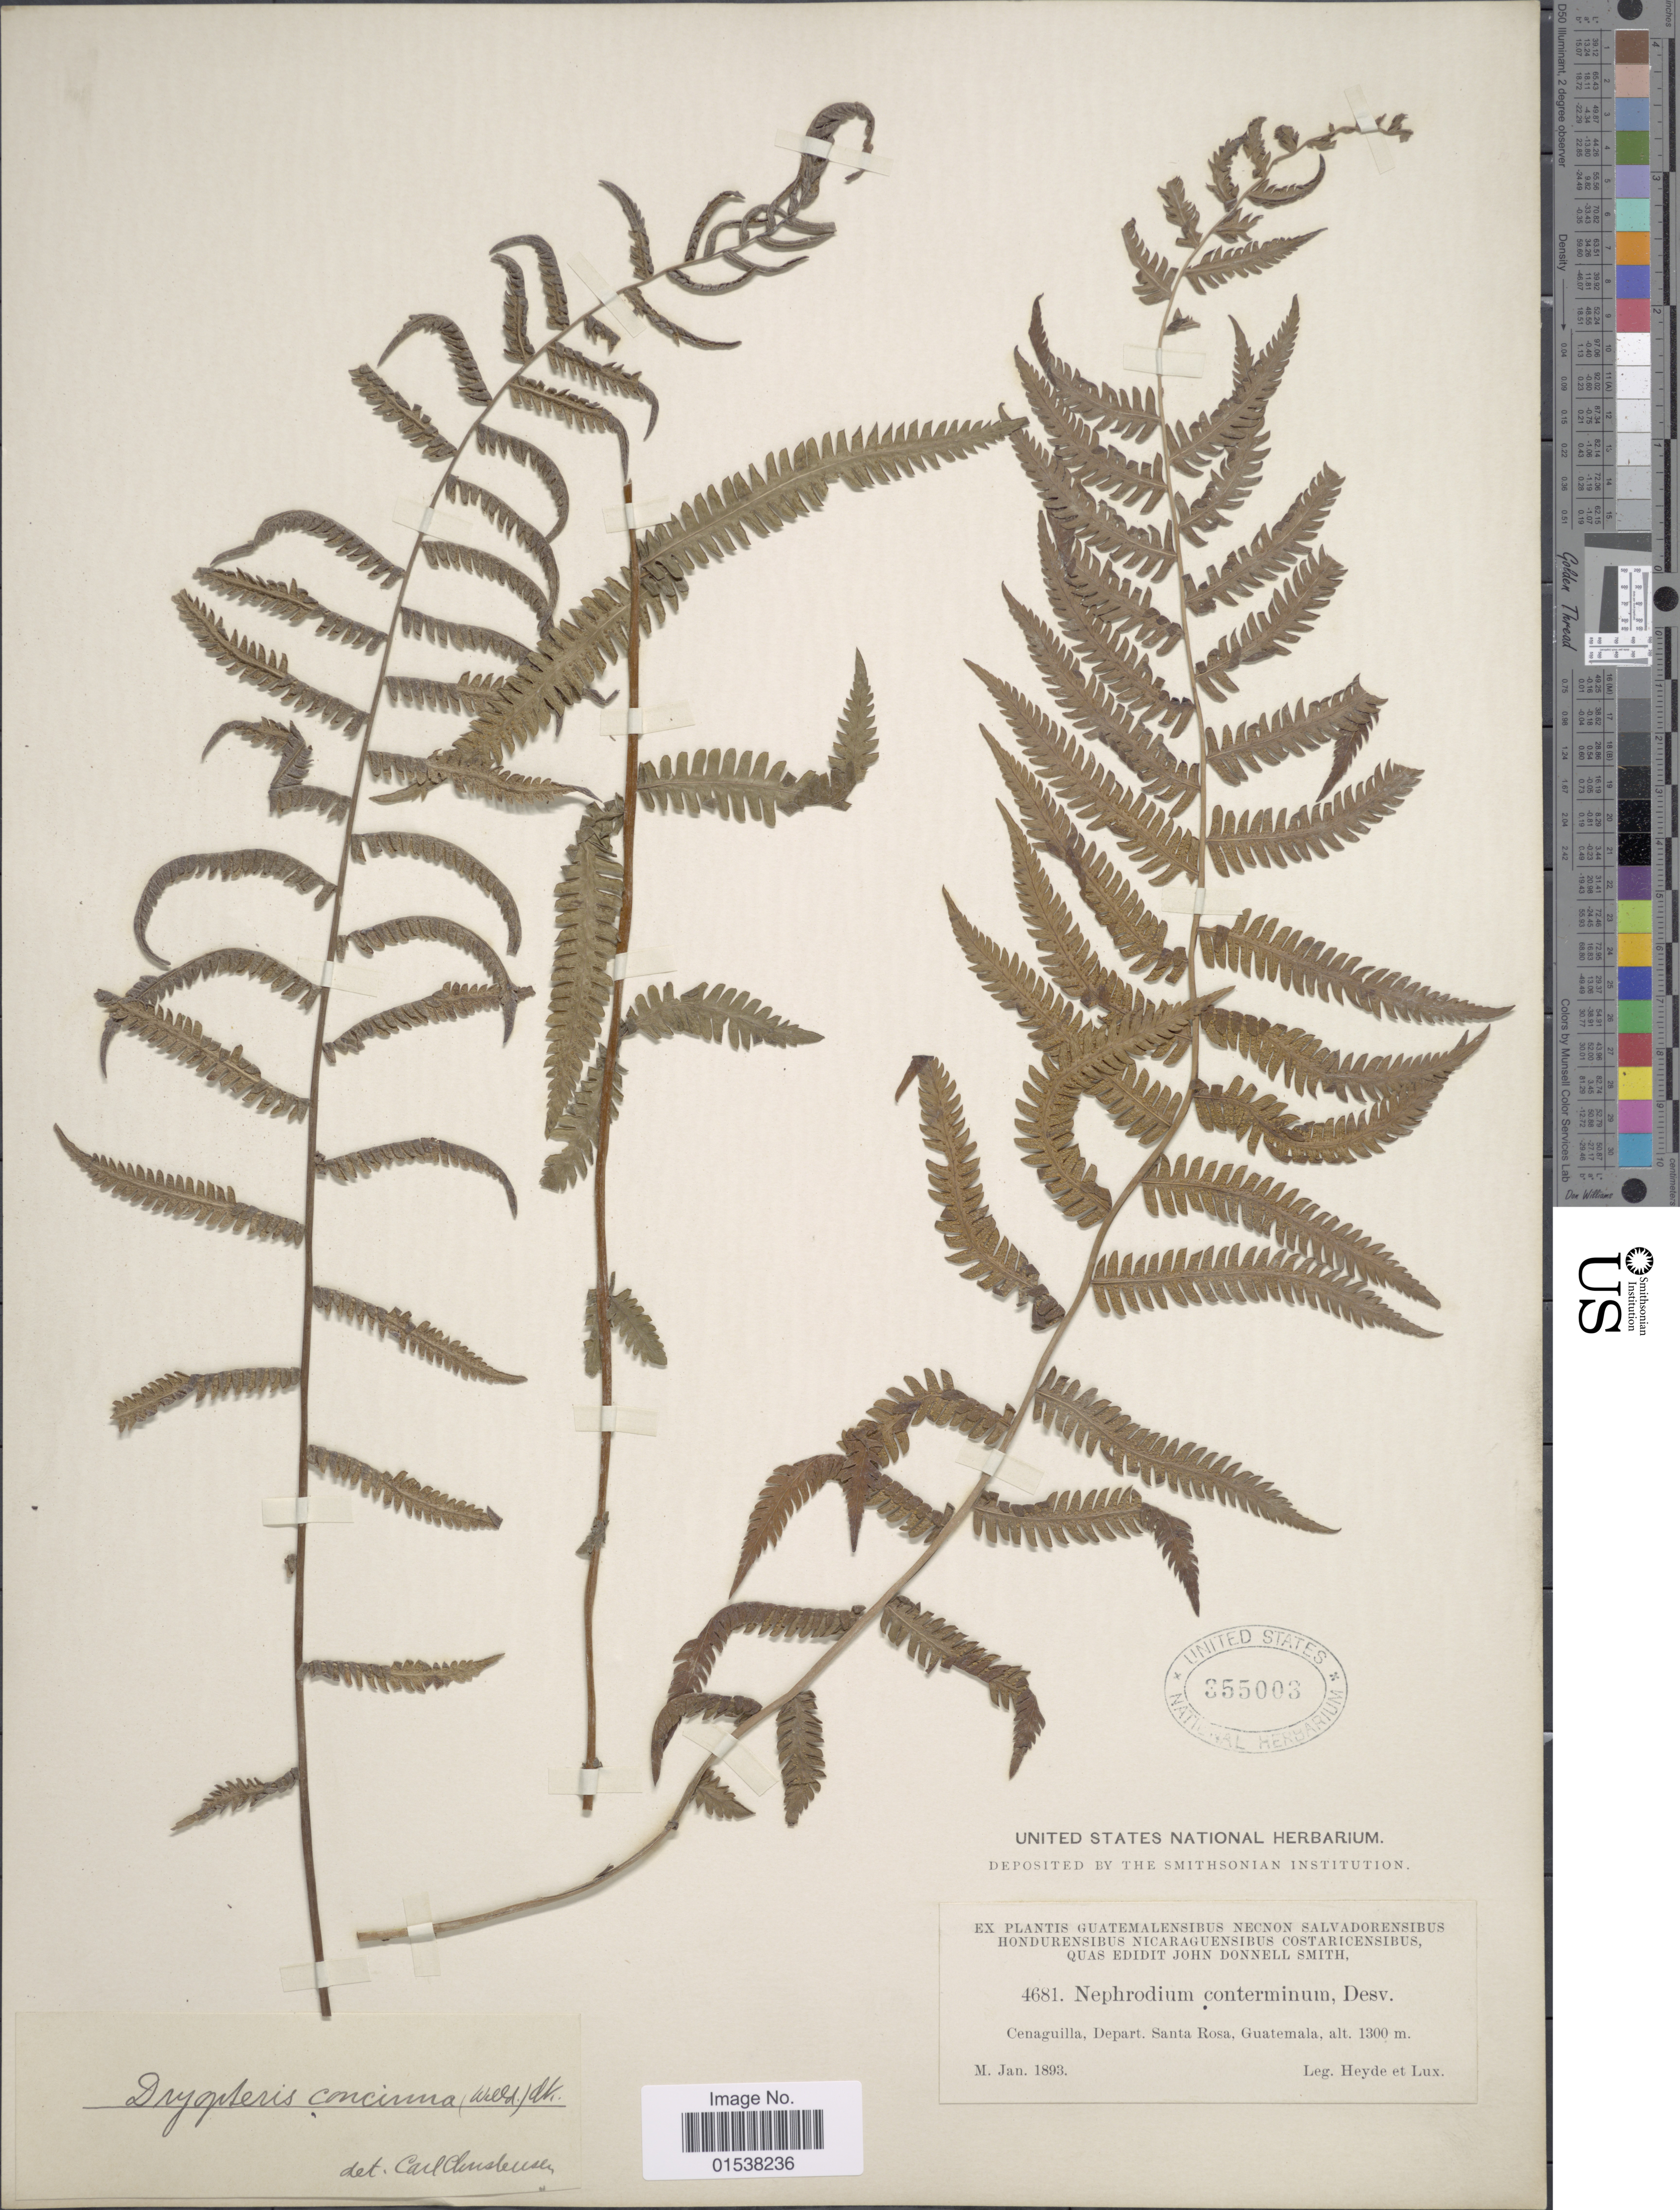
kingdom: Plantae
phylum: Tracheophyta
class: Polypodiopsida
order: Polypodiales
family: Thelypteridaceae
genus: Amauropelta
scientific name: Amauropelta concinna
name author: (Willd.) Pic. Serm.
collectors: Heyde & Lux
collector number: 4681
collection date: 1893-01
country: Guatemala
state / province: Santa Rosa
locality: Cenaguilla, Depart. Santa Rosa, Guatemala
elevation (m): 1300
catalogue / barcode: US 355003